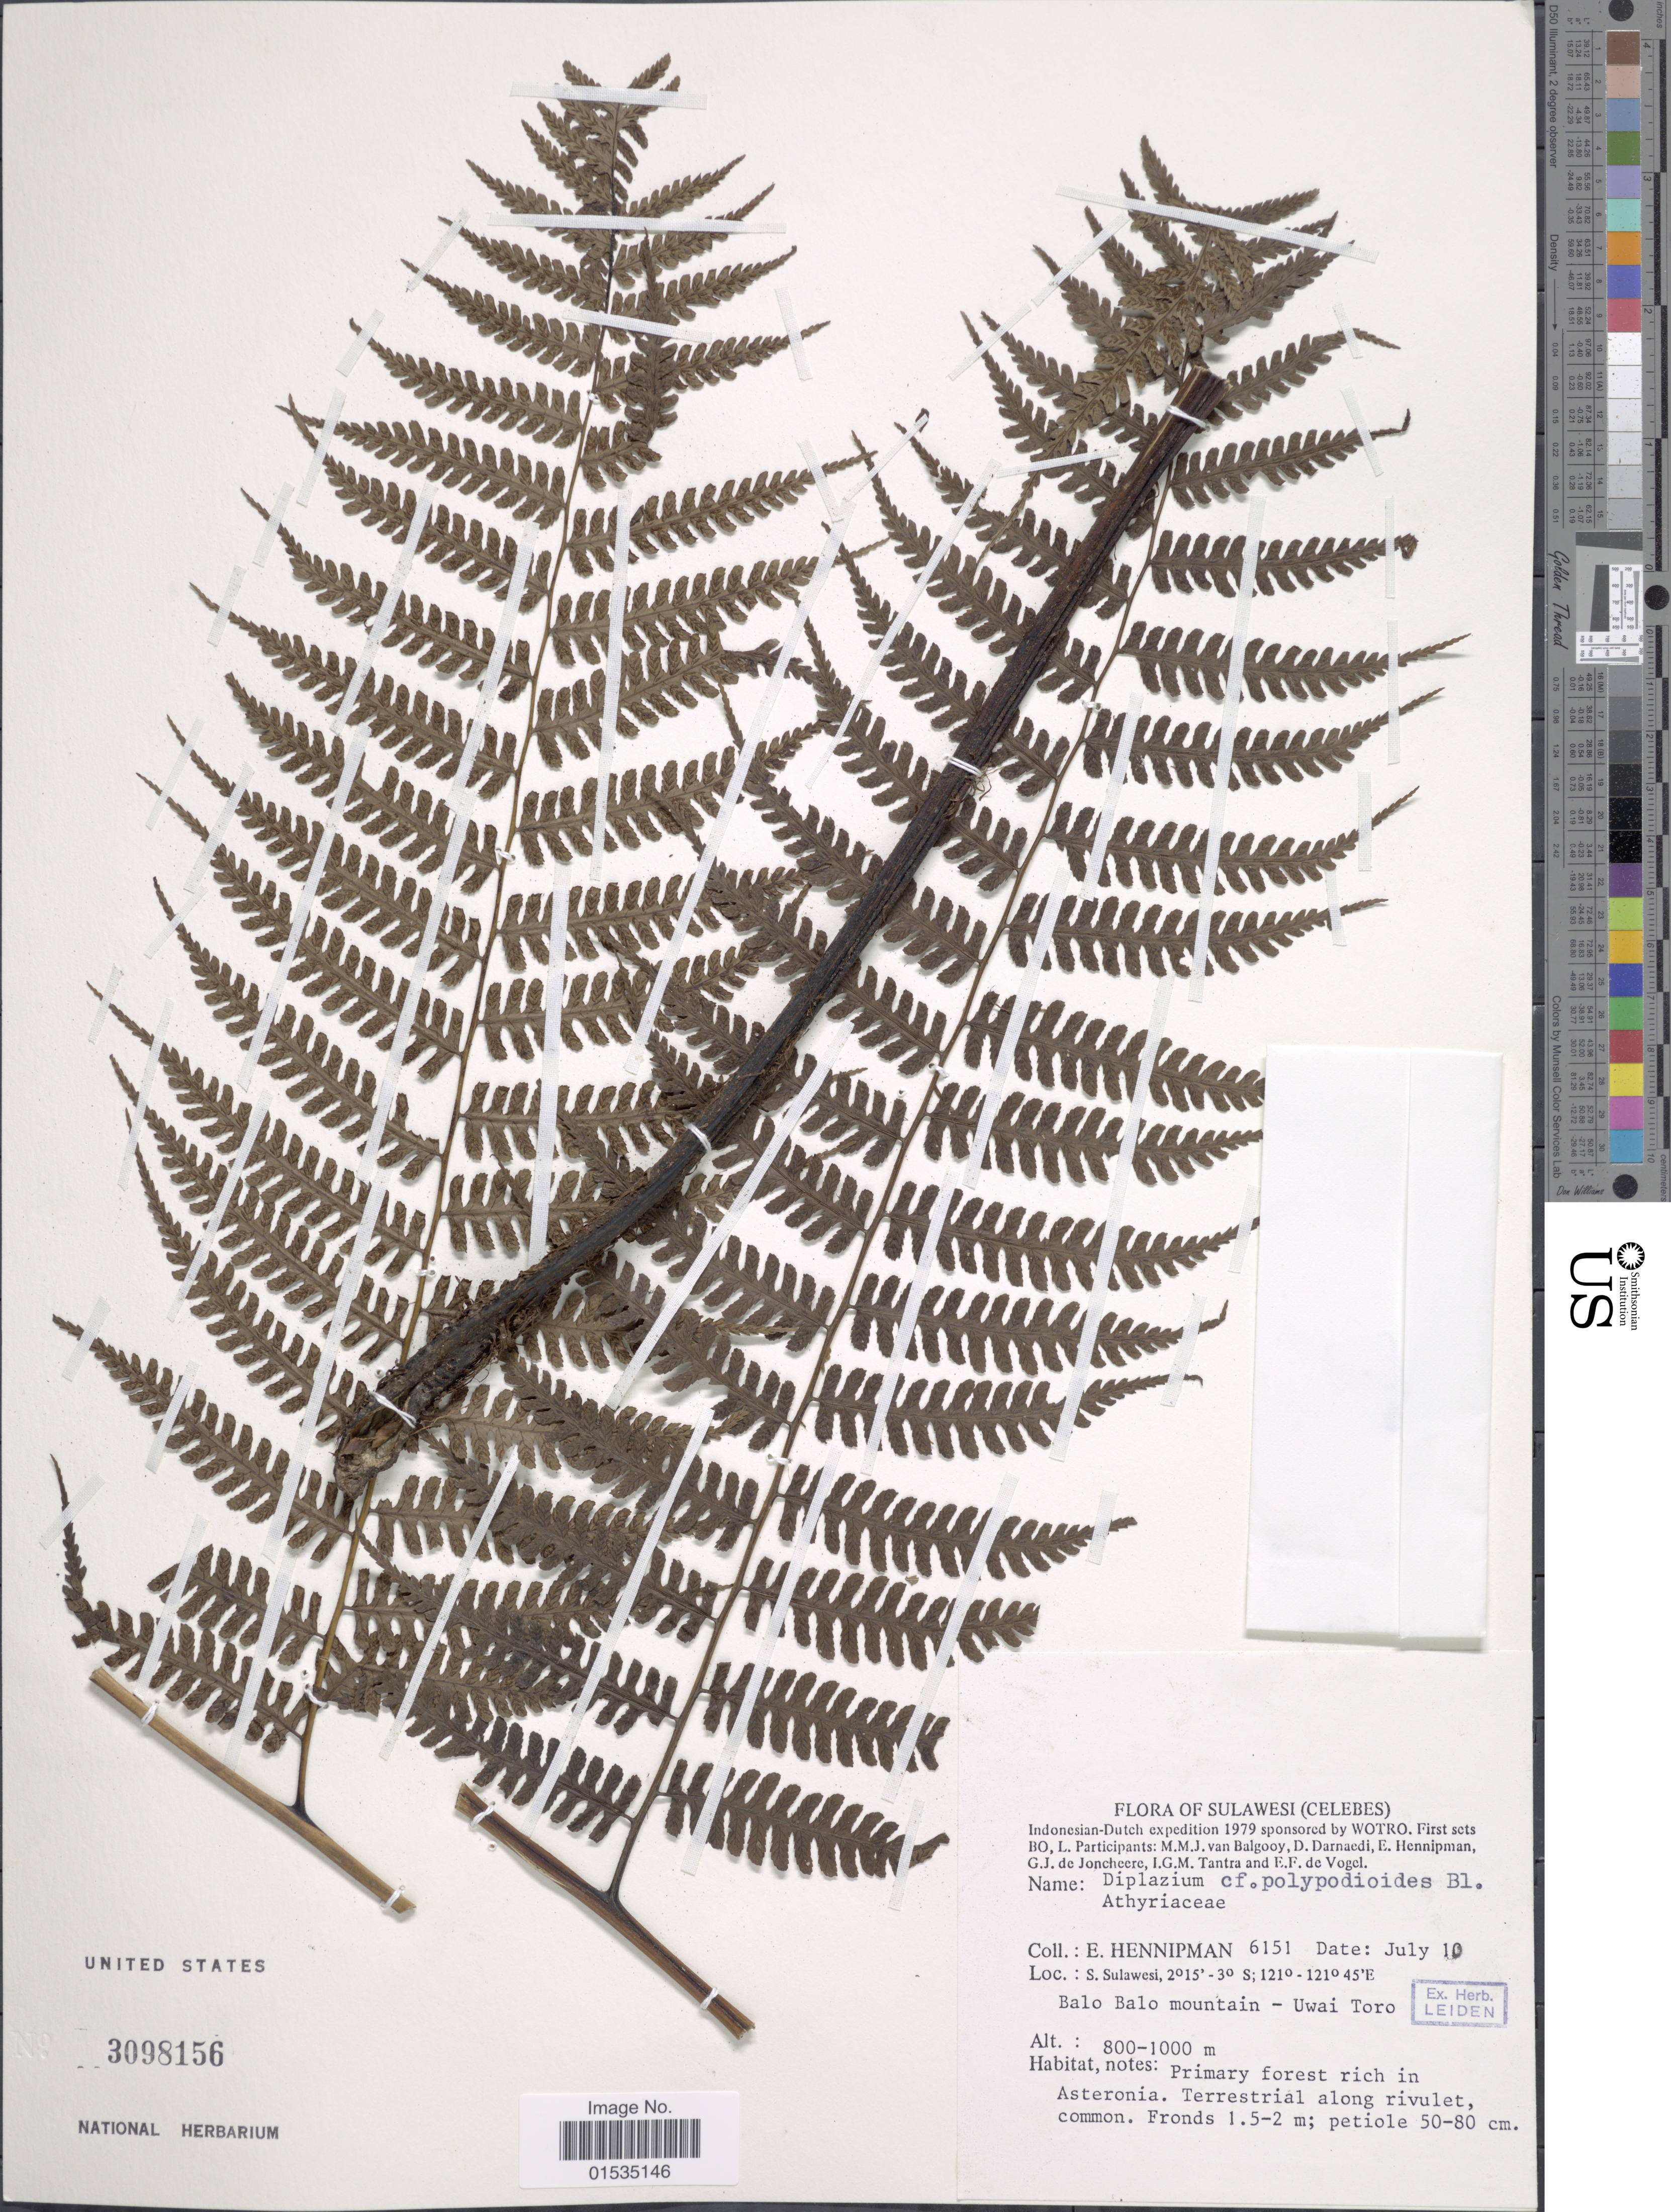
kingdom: Plantae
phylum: Tracheophyta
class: Polypodiopsida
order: Polypodiales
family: Athyriaceae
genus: Diplazium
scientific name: Diplazium polypodioides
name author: Blume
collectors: E. Hennipman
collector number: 6151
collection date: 1979-07-10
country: Indonesia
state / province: Sulawesi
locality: Celebes, Indonesian-Dutch Expedition, S. Sulawesi, Balo Balo Mountain -Uwai Toro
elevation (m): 800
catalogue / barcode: US 3098156